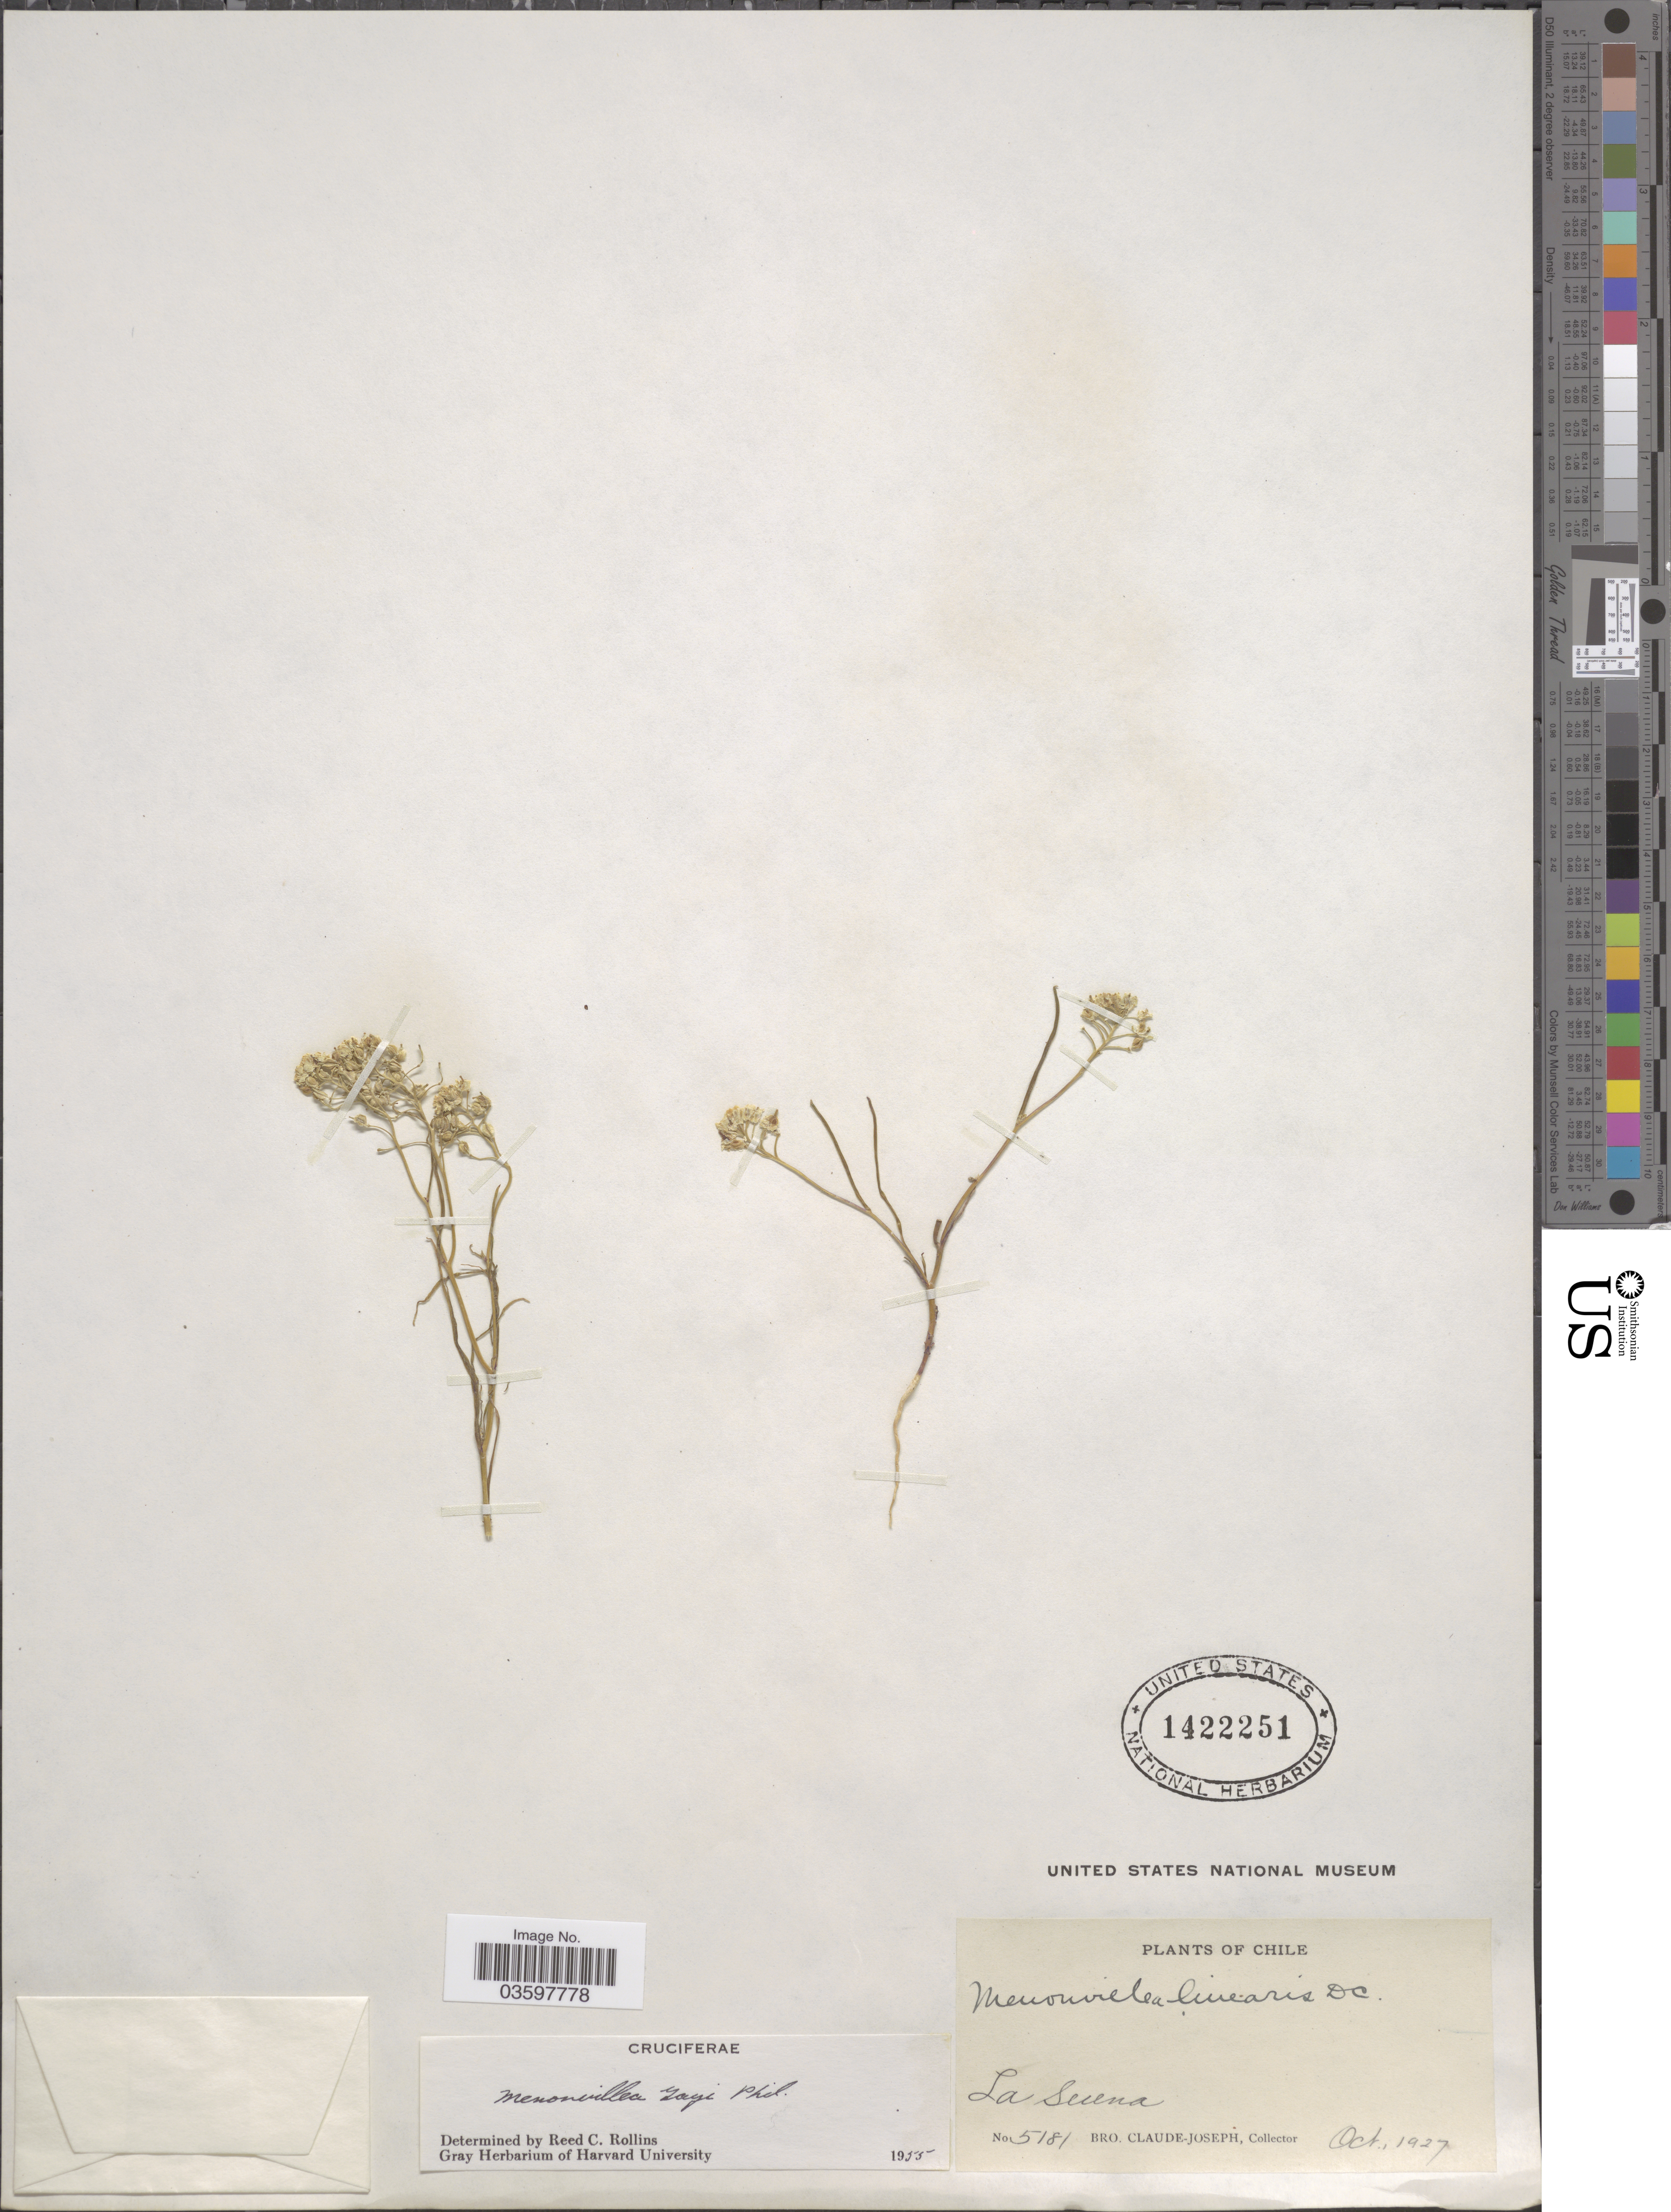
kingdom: Plantae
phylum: Tracheophyta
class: Magnoliopsida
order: Brassicales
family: Brassicaceae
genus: Menonvillea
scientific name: Menonvillea gayi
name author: Phil.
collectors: Bro. Claude-Joseph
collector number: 5181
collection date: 1927-10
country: Chile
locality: La Serena.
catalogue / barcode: US 1422251